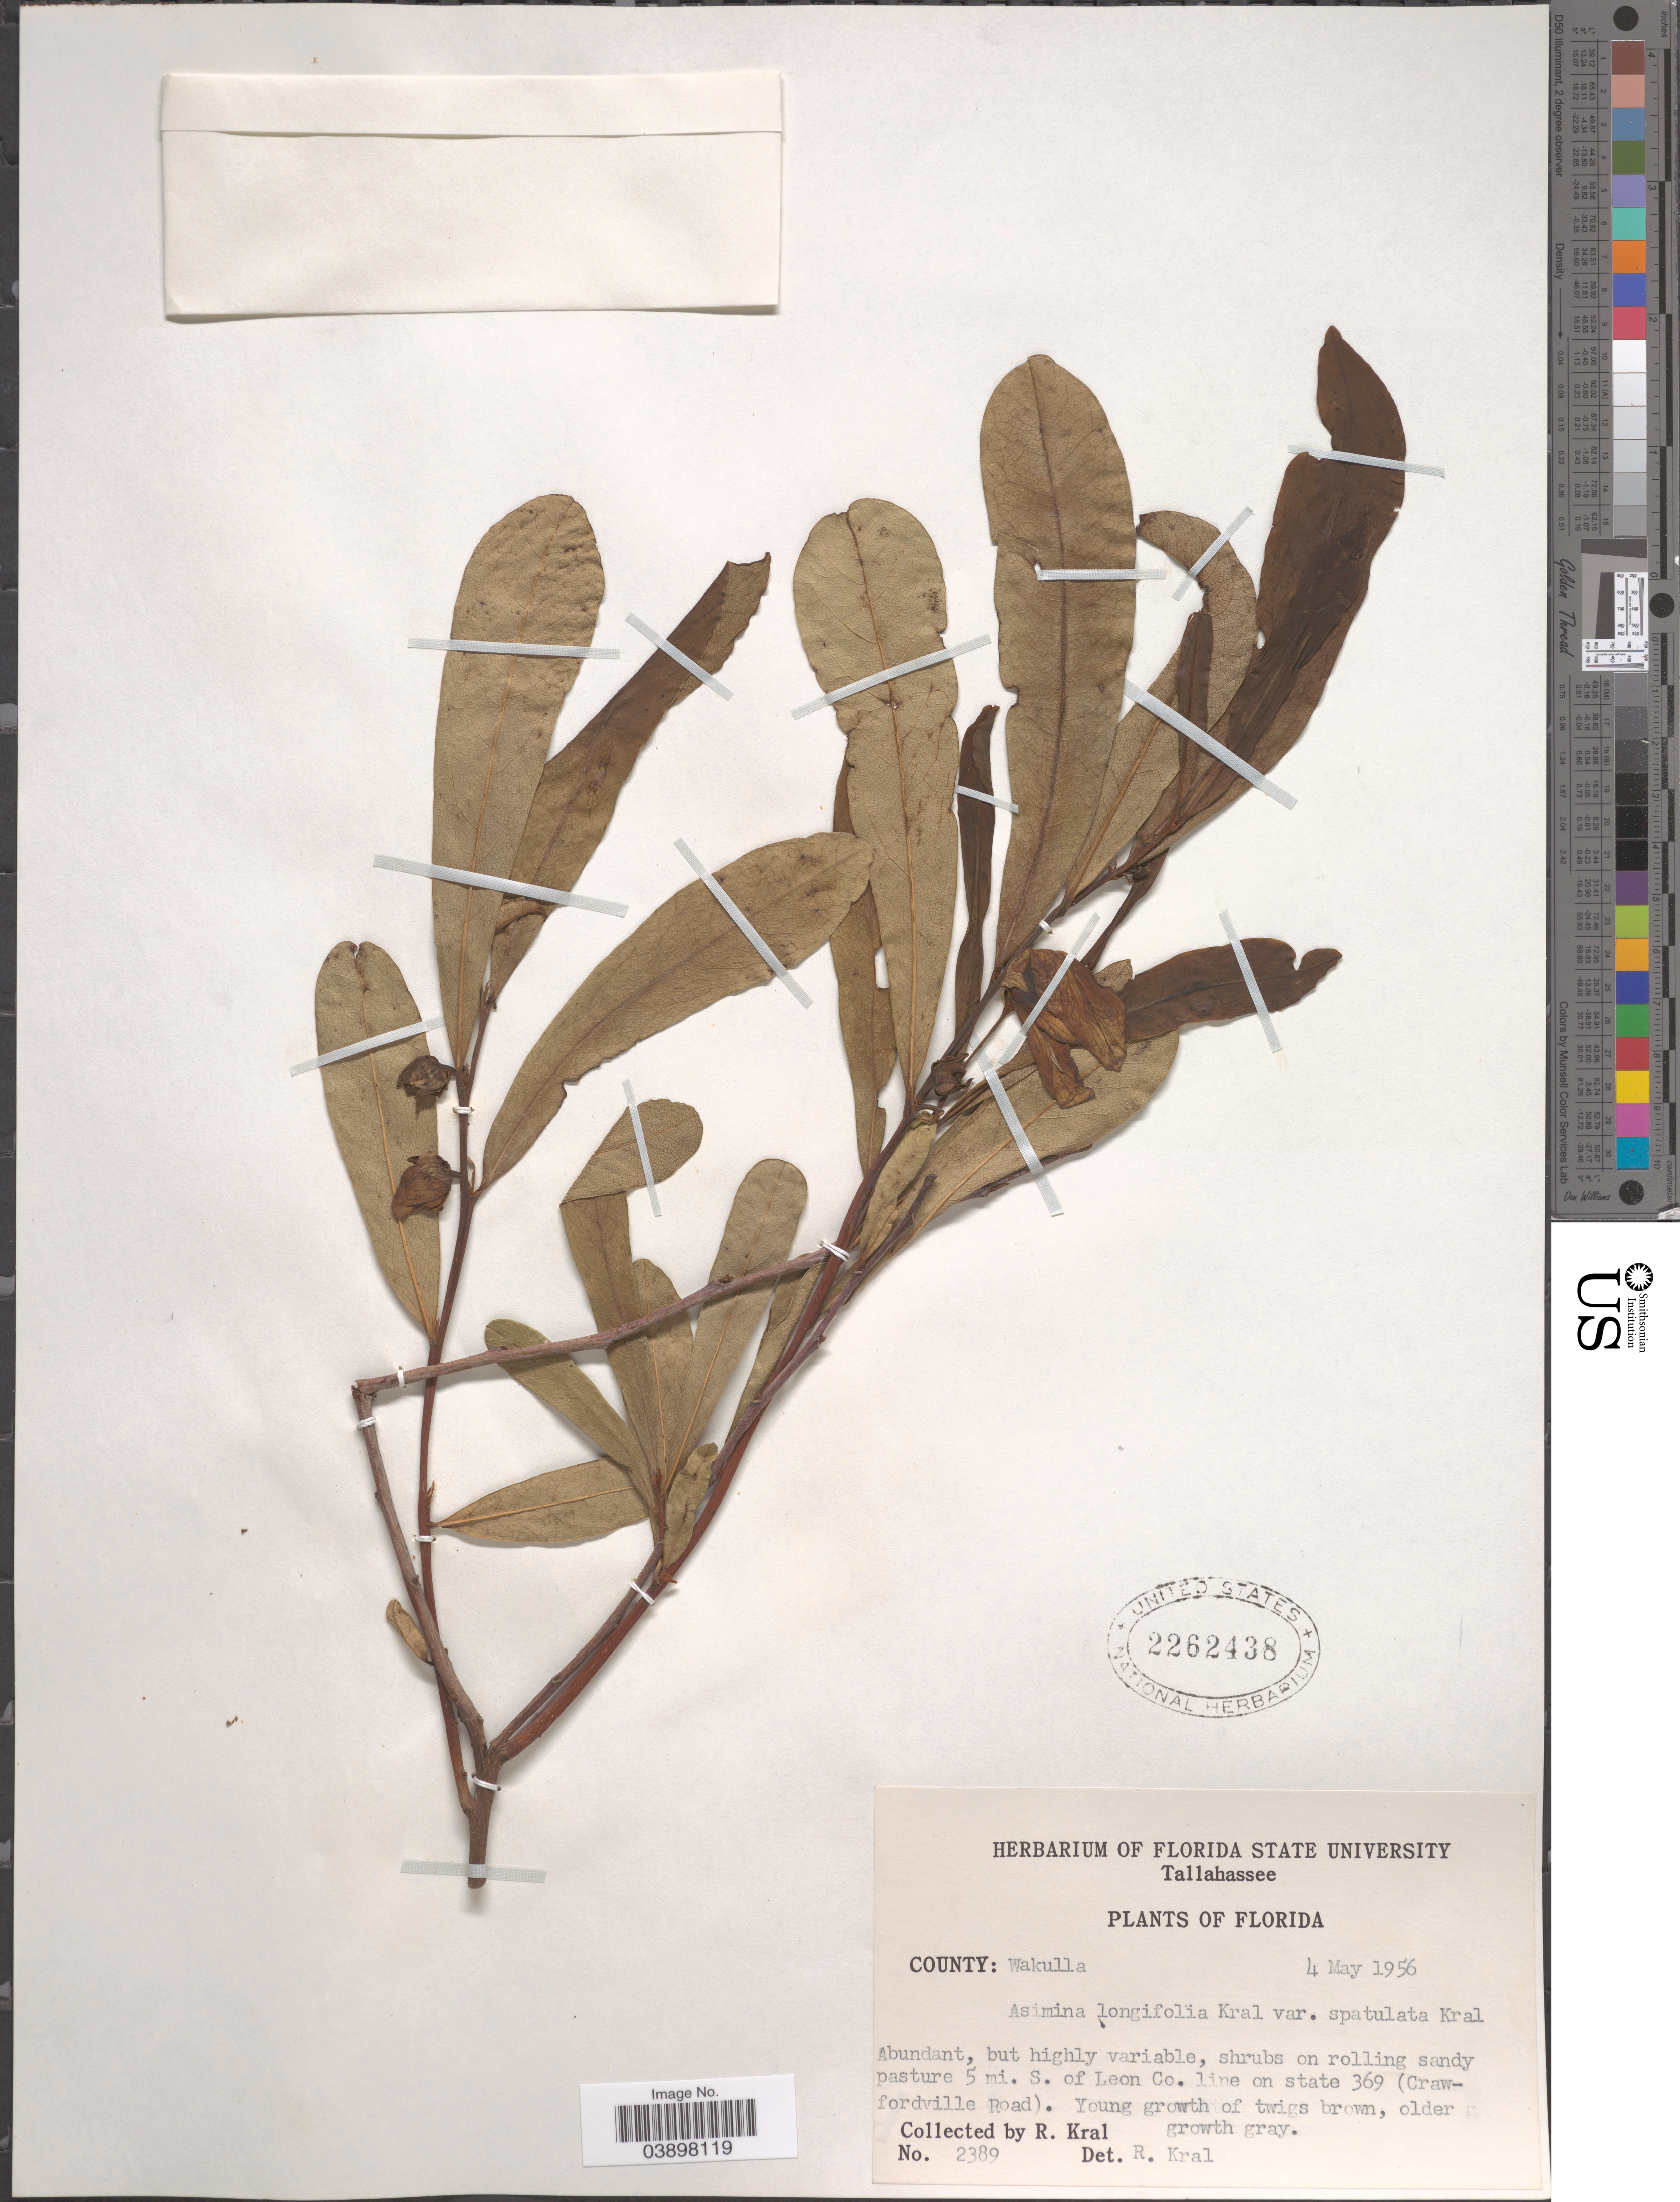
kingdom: Plantae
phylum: Tracheophyta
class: Magnoliopsida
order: Magnoliales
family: Annonaceae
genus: Asimina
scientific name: Asimina longifolia var. spatulata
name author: Kral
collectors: R. Kral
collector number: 2389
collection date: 1956-05-04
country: United States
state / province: Florida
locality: County: Wakulla. On rolling sandy pasture 5 mi. S. of Leon Co. line on state 369 (Crawfordville Road).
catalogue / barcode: US 2262438